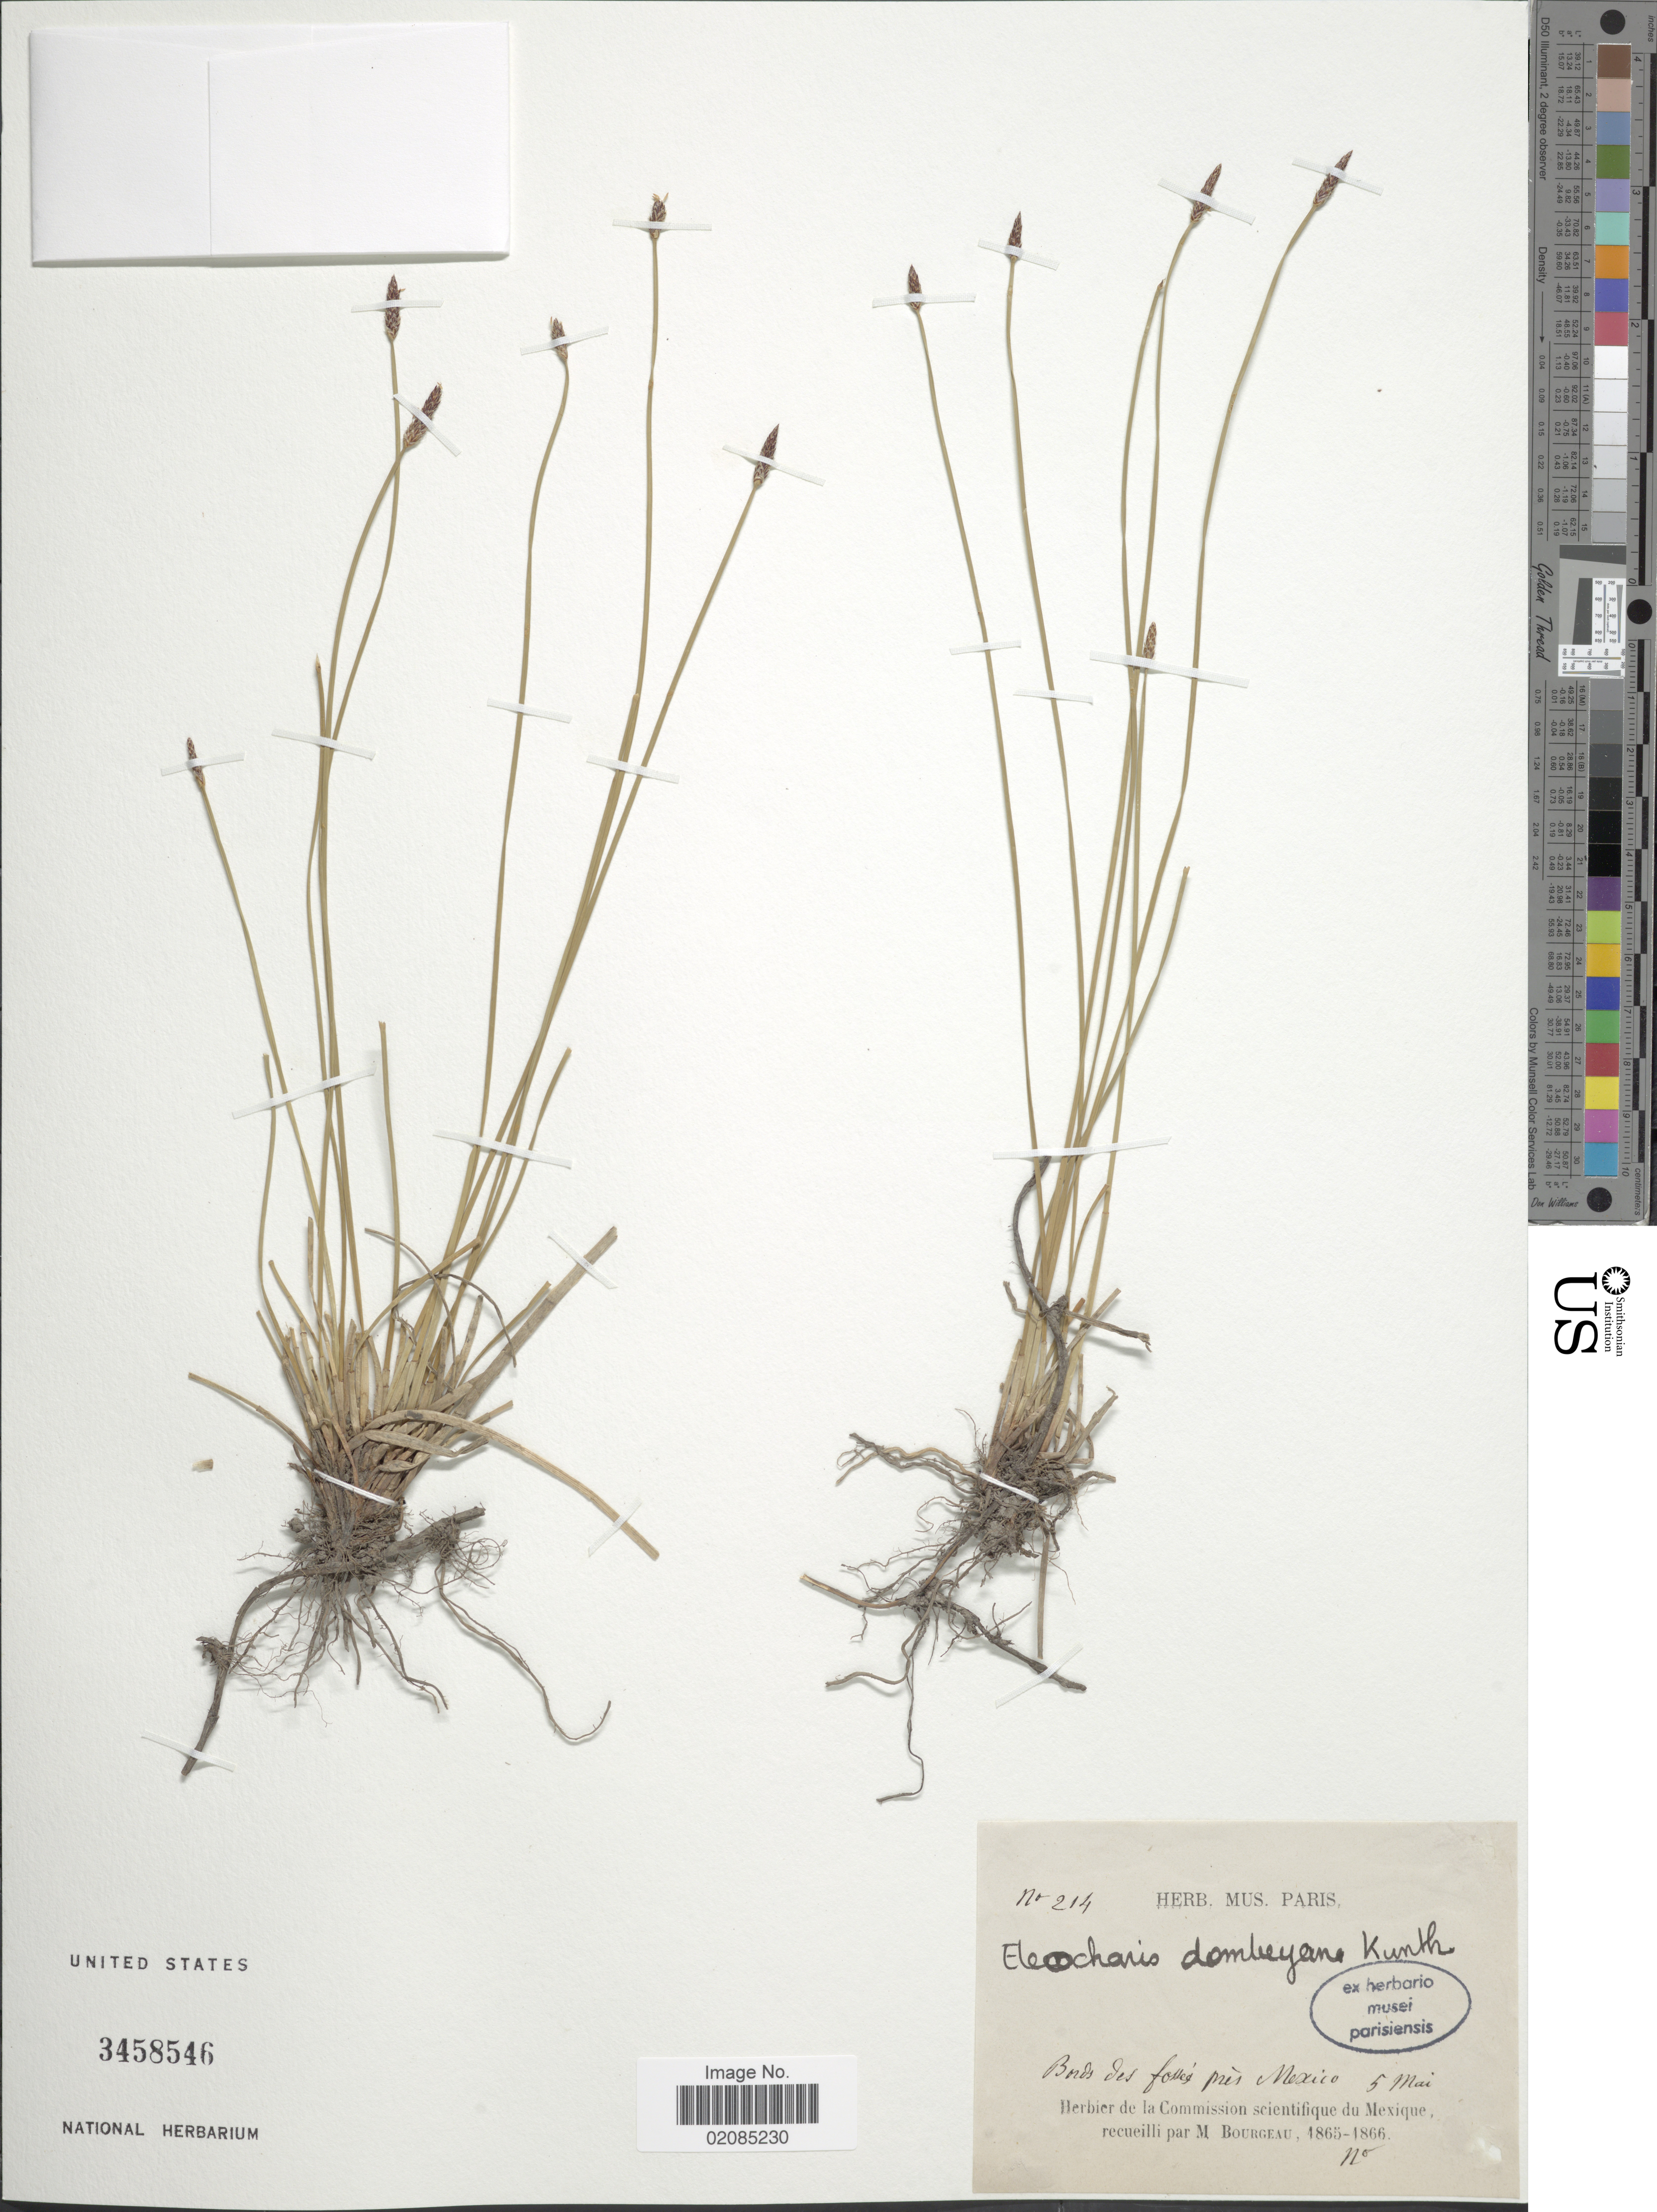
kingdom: Plantae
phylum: Tracheophyta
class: Liliopsida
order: Poales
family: Cyperaceae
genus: Eleocharis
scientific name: Eleocharis dombeyana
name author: Kunth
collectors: M. Bourgeau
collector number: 214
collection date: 1865-05-05/1866-05-05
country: Mexico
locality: Bords des fossés près Mexico [edges of ditches near Mexico]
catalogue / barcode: US 3458546